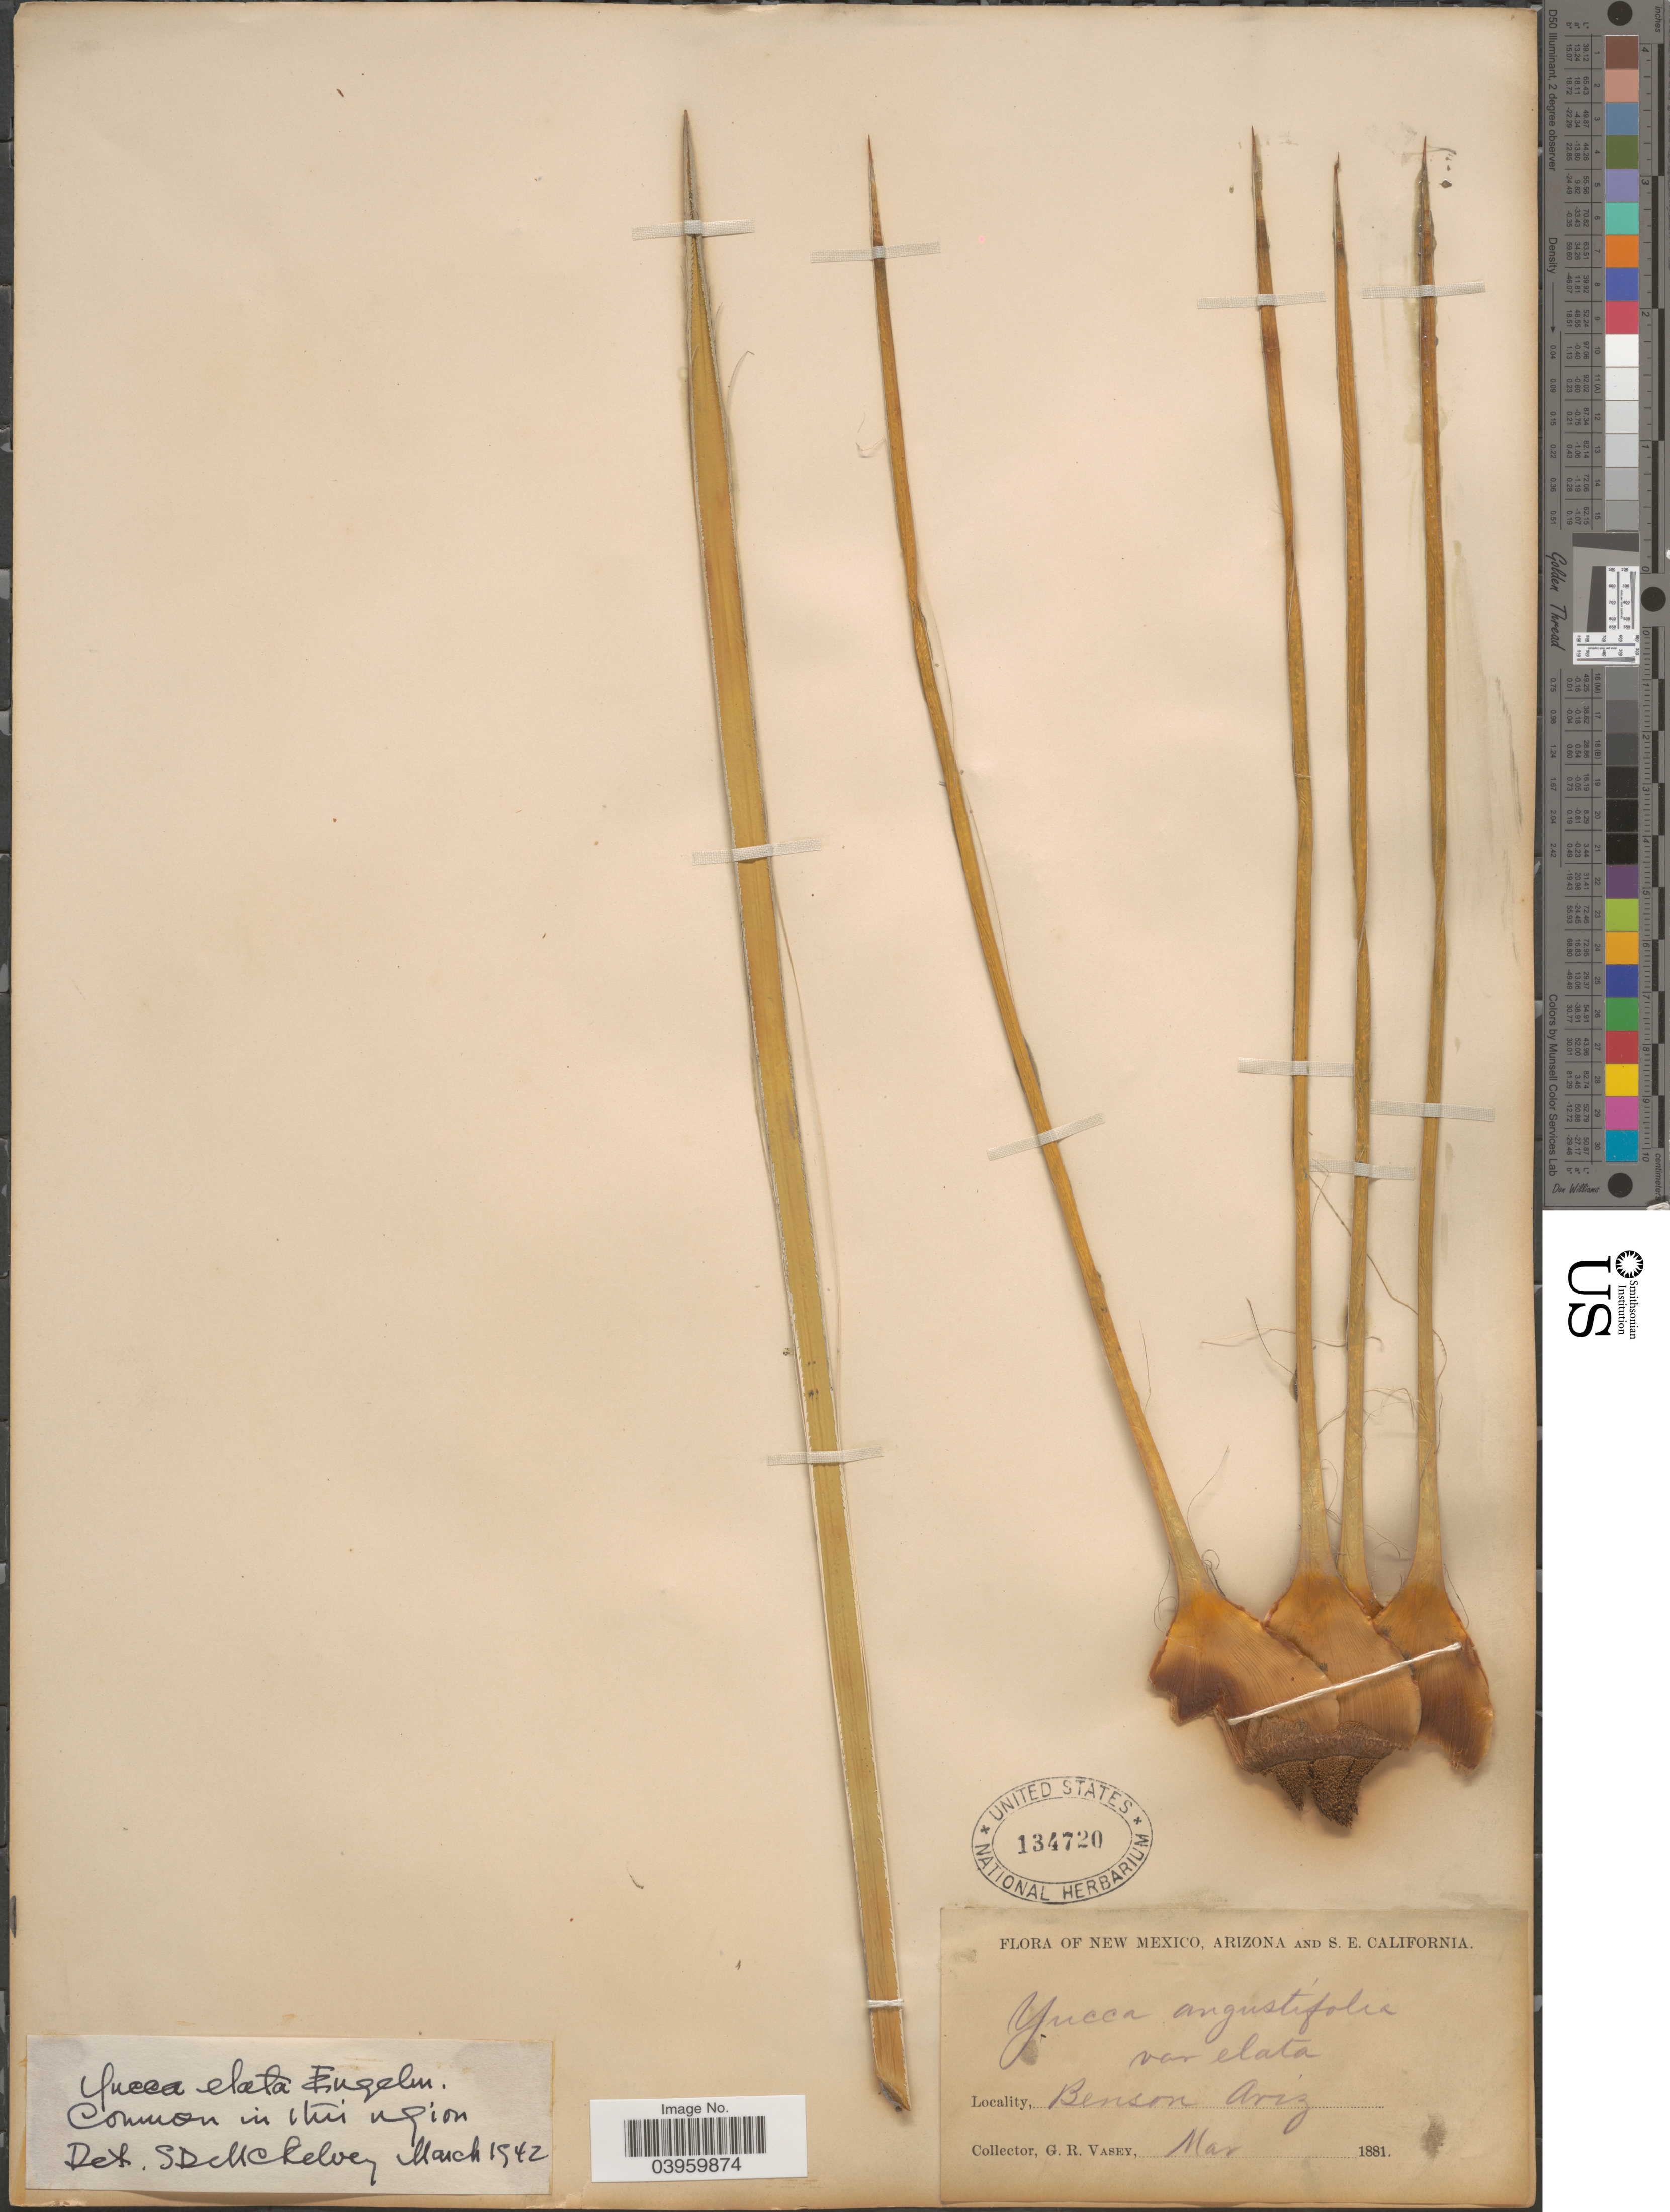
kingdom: Plantae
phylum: Tracheophyta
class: Liliopsida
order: Asparagales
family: Asparagaceae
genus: Yucca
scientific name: Yucca elata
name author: (Engelm.) Engelm.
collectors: G. R. Vasey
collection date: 1881-03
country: United States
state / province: Arizona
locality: Benson.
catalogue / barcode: US 134720